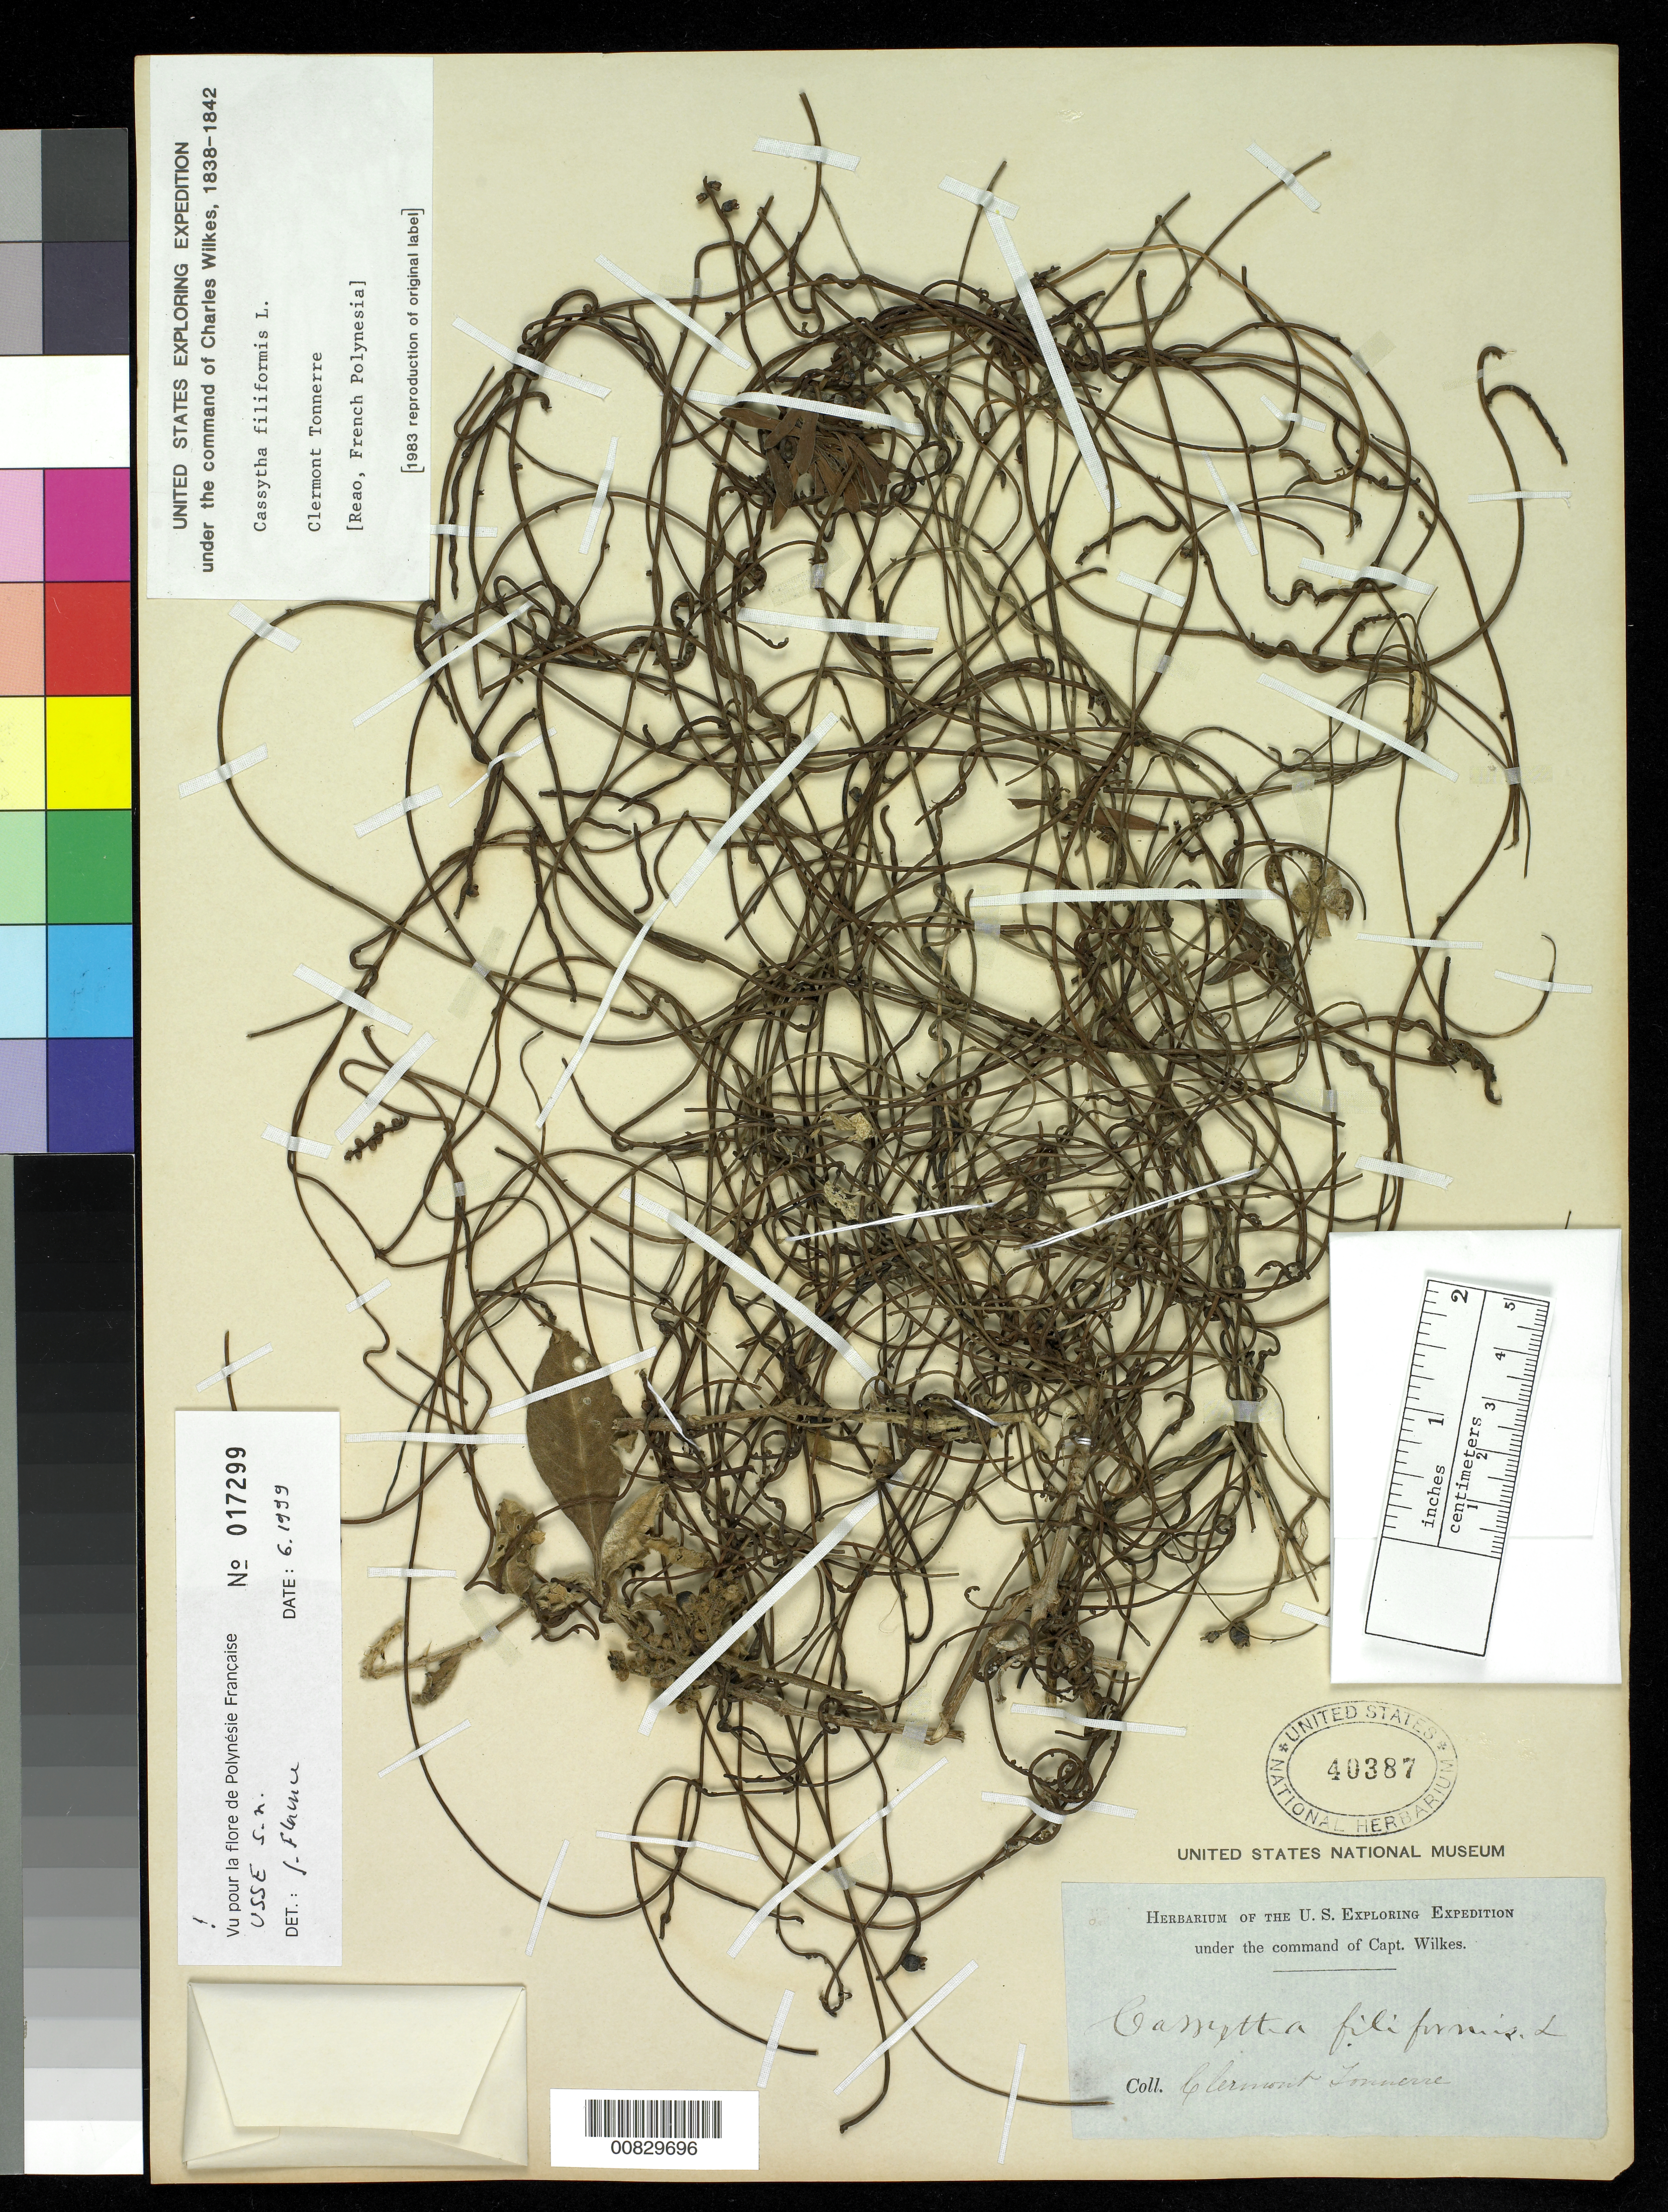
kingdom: Plantae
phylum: Tracheophyta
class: Magnoliopsida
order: Laurales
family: Lauraceae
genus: Cassytha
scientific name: Cassytha filiformis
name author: L.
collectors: Wilkes Explor. Exped.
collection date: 1838/1842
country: French Polynesia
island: Reao Atoll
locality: Clermont Tonnerre [=Reao Atoll]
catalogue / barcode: US 40387